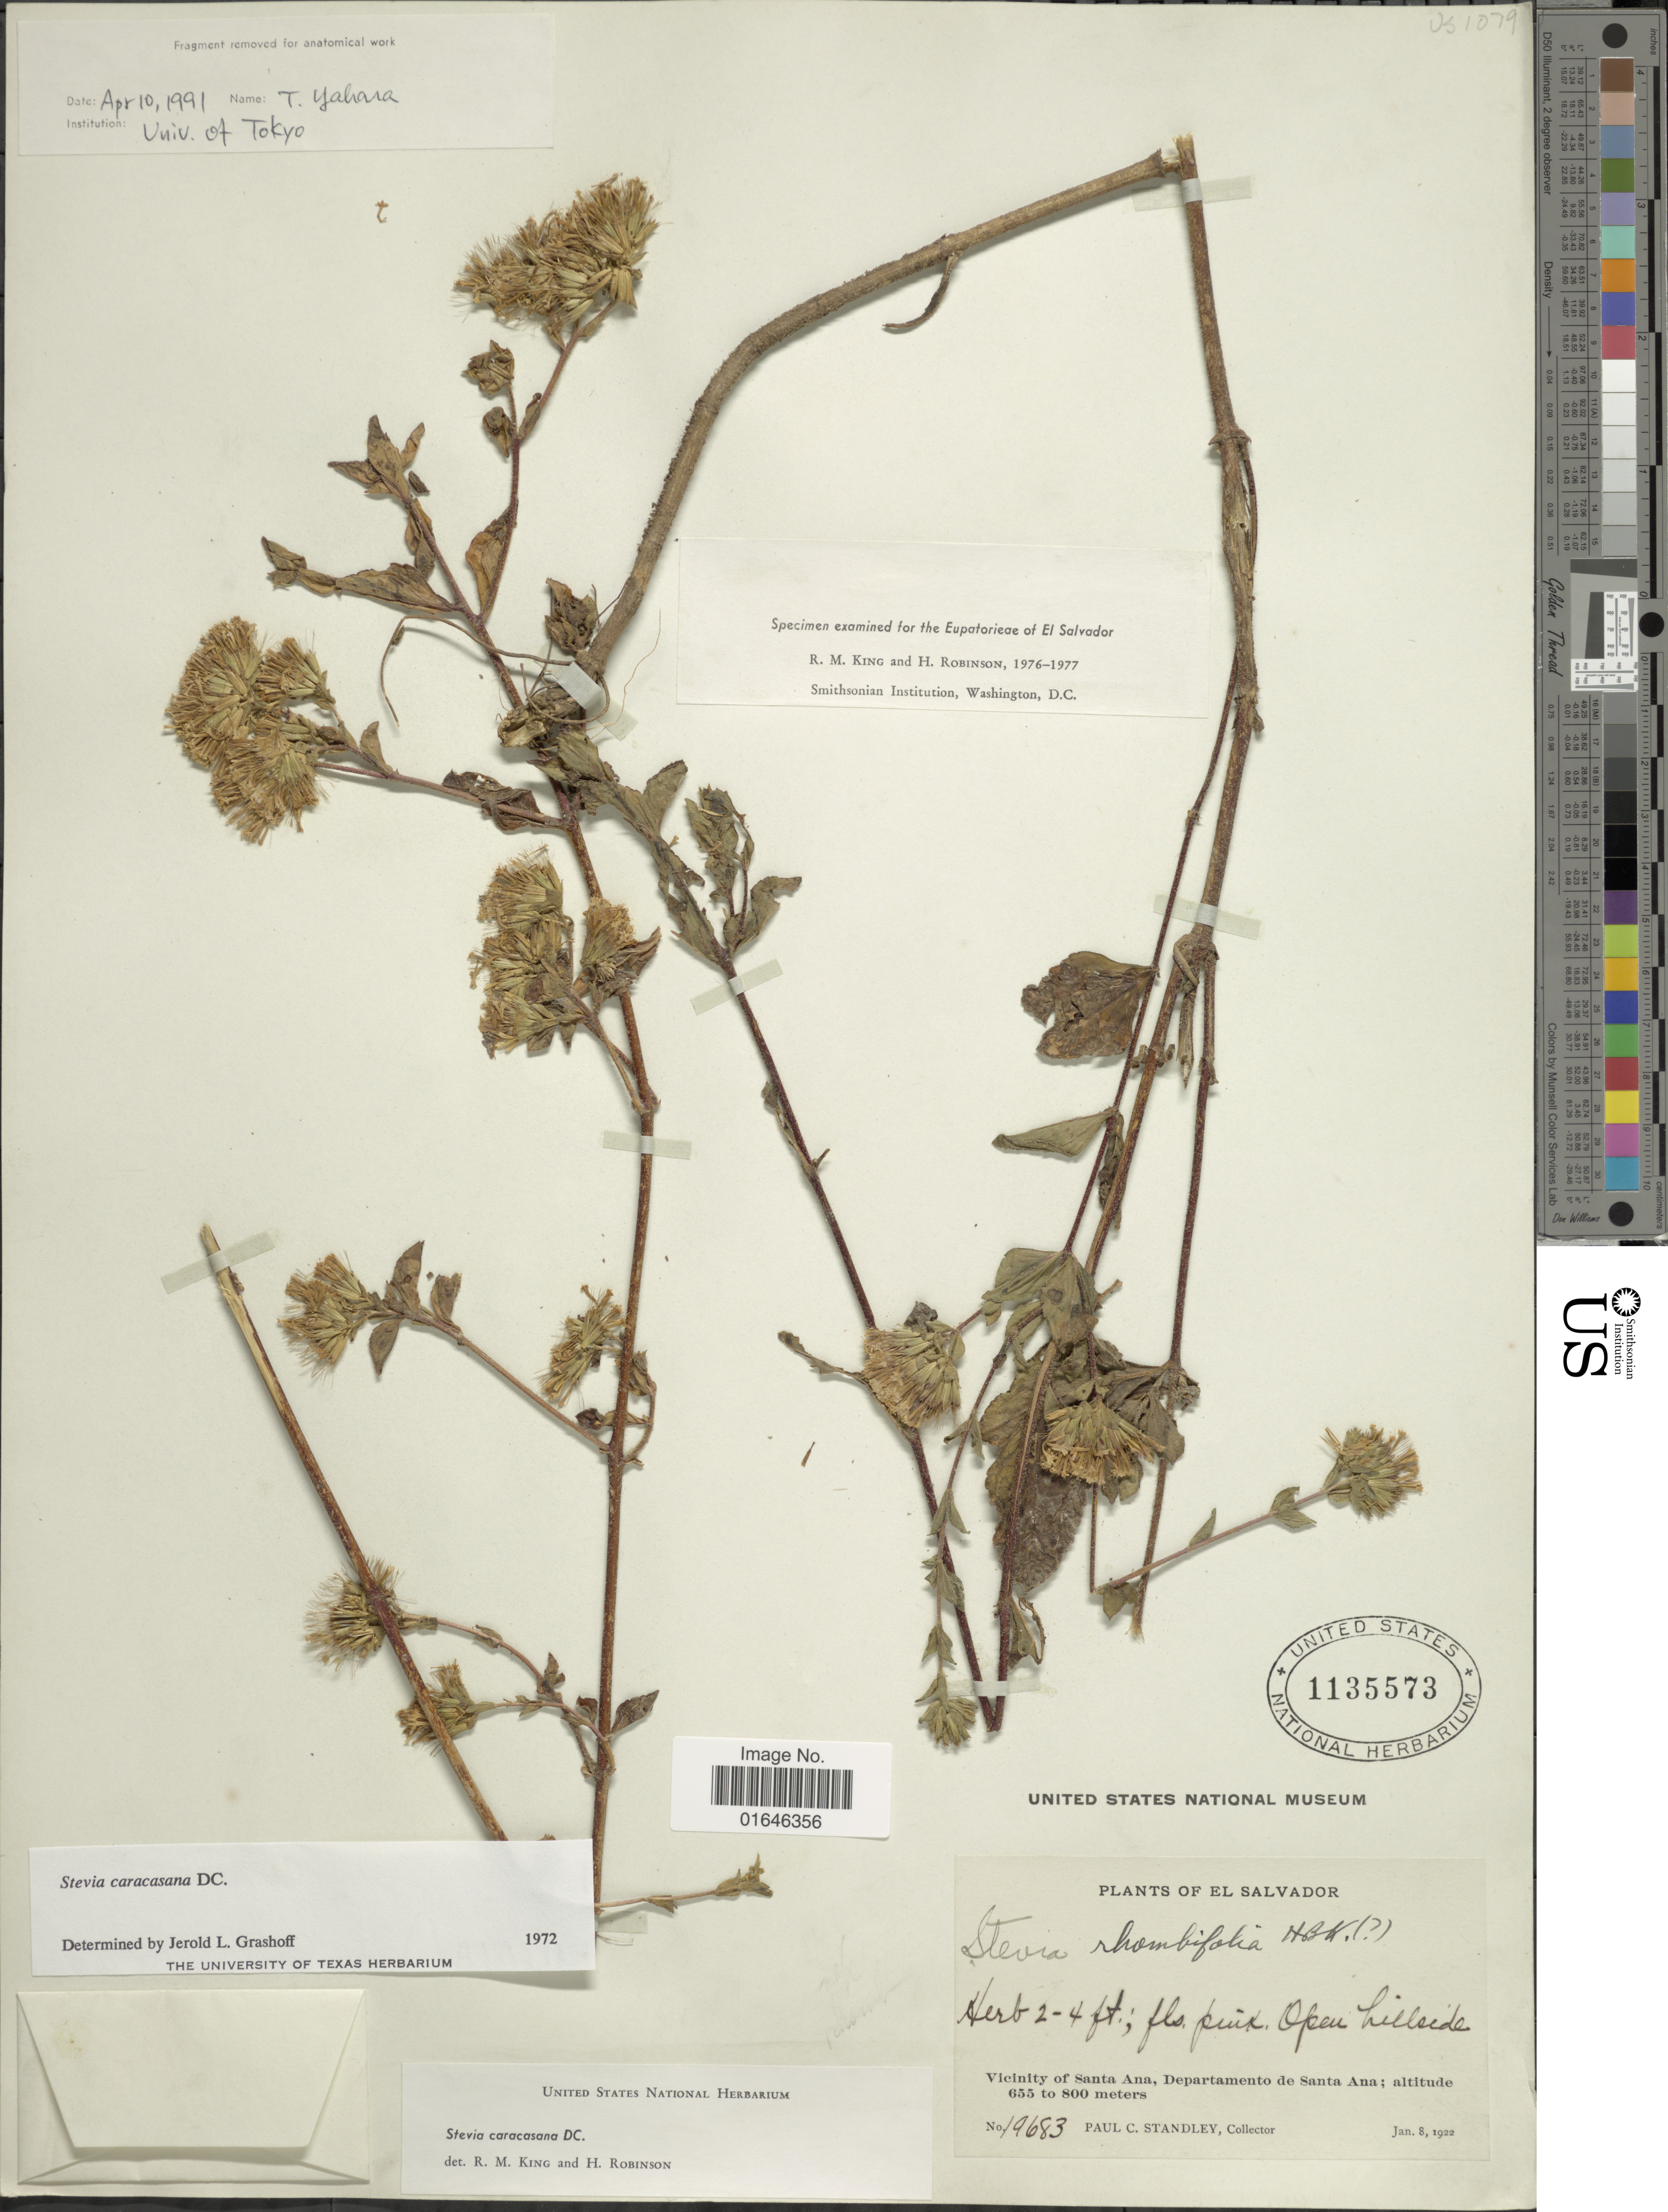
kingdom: Plantae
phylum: Tracheophyta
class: Magnoliopsida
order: Asterales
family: Asteraceae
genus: Stevia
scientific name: Stevia caracasana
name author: DC.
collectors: P. C. Standley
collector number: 19683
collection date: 1922-01-08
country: El Salvador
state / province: Santa Ana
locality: Vicinity of Santa Anna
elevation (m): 655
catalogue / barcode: US 1135573